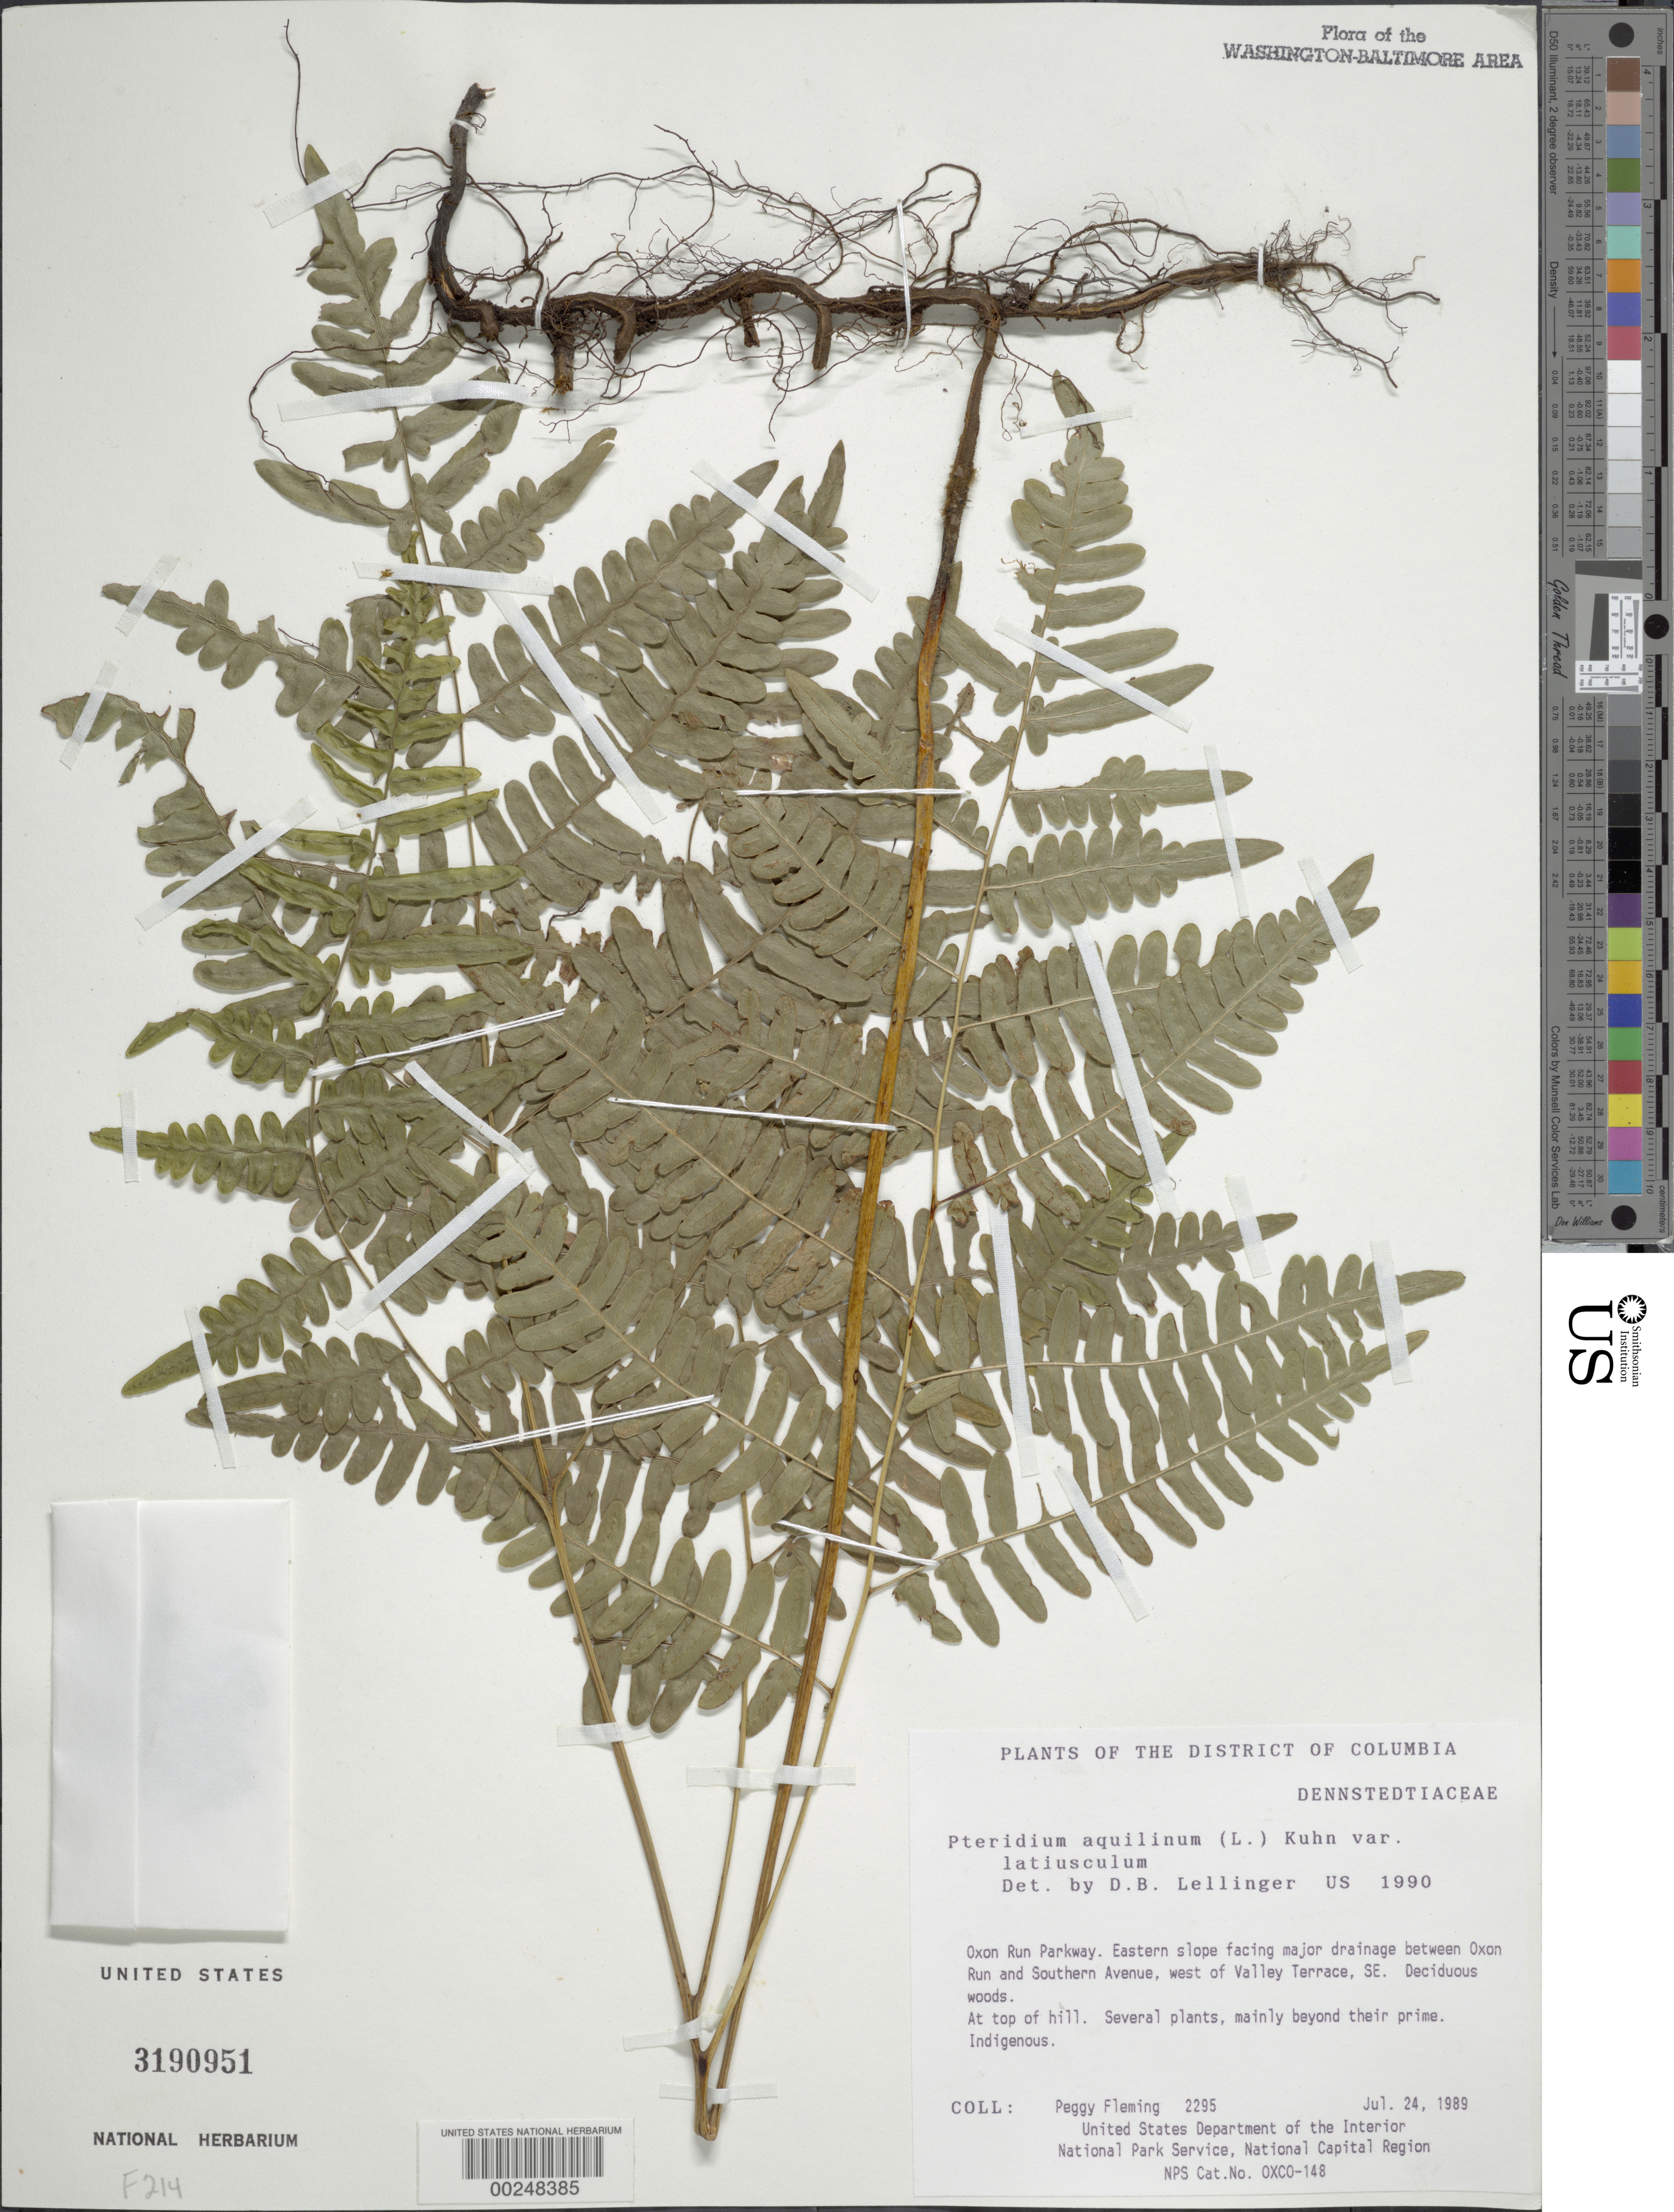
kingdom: Plantae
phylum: Tracheophyta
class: Polypodiopsida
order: Polypodiales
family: Dennstaedtiaceae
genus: Pteridium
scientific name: Pteridium aquilinum var. latiusculum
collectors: P. Fleming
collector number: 2295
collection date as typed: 24 Jul 1989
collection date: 1989-07-24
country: United States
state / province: District of Columbia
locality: Oxon Run Parkway, between Oxon Run and Southern Ave, W of Valley Terrace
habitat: Deciduous woods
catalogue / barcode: US 3190951